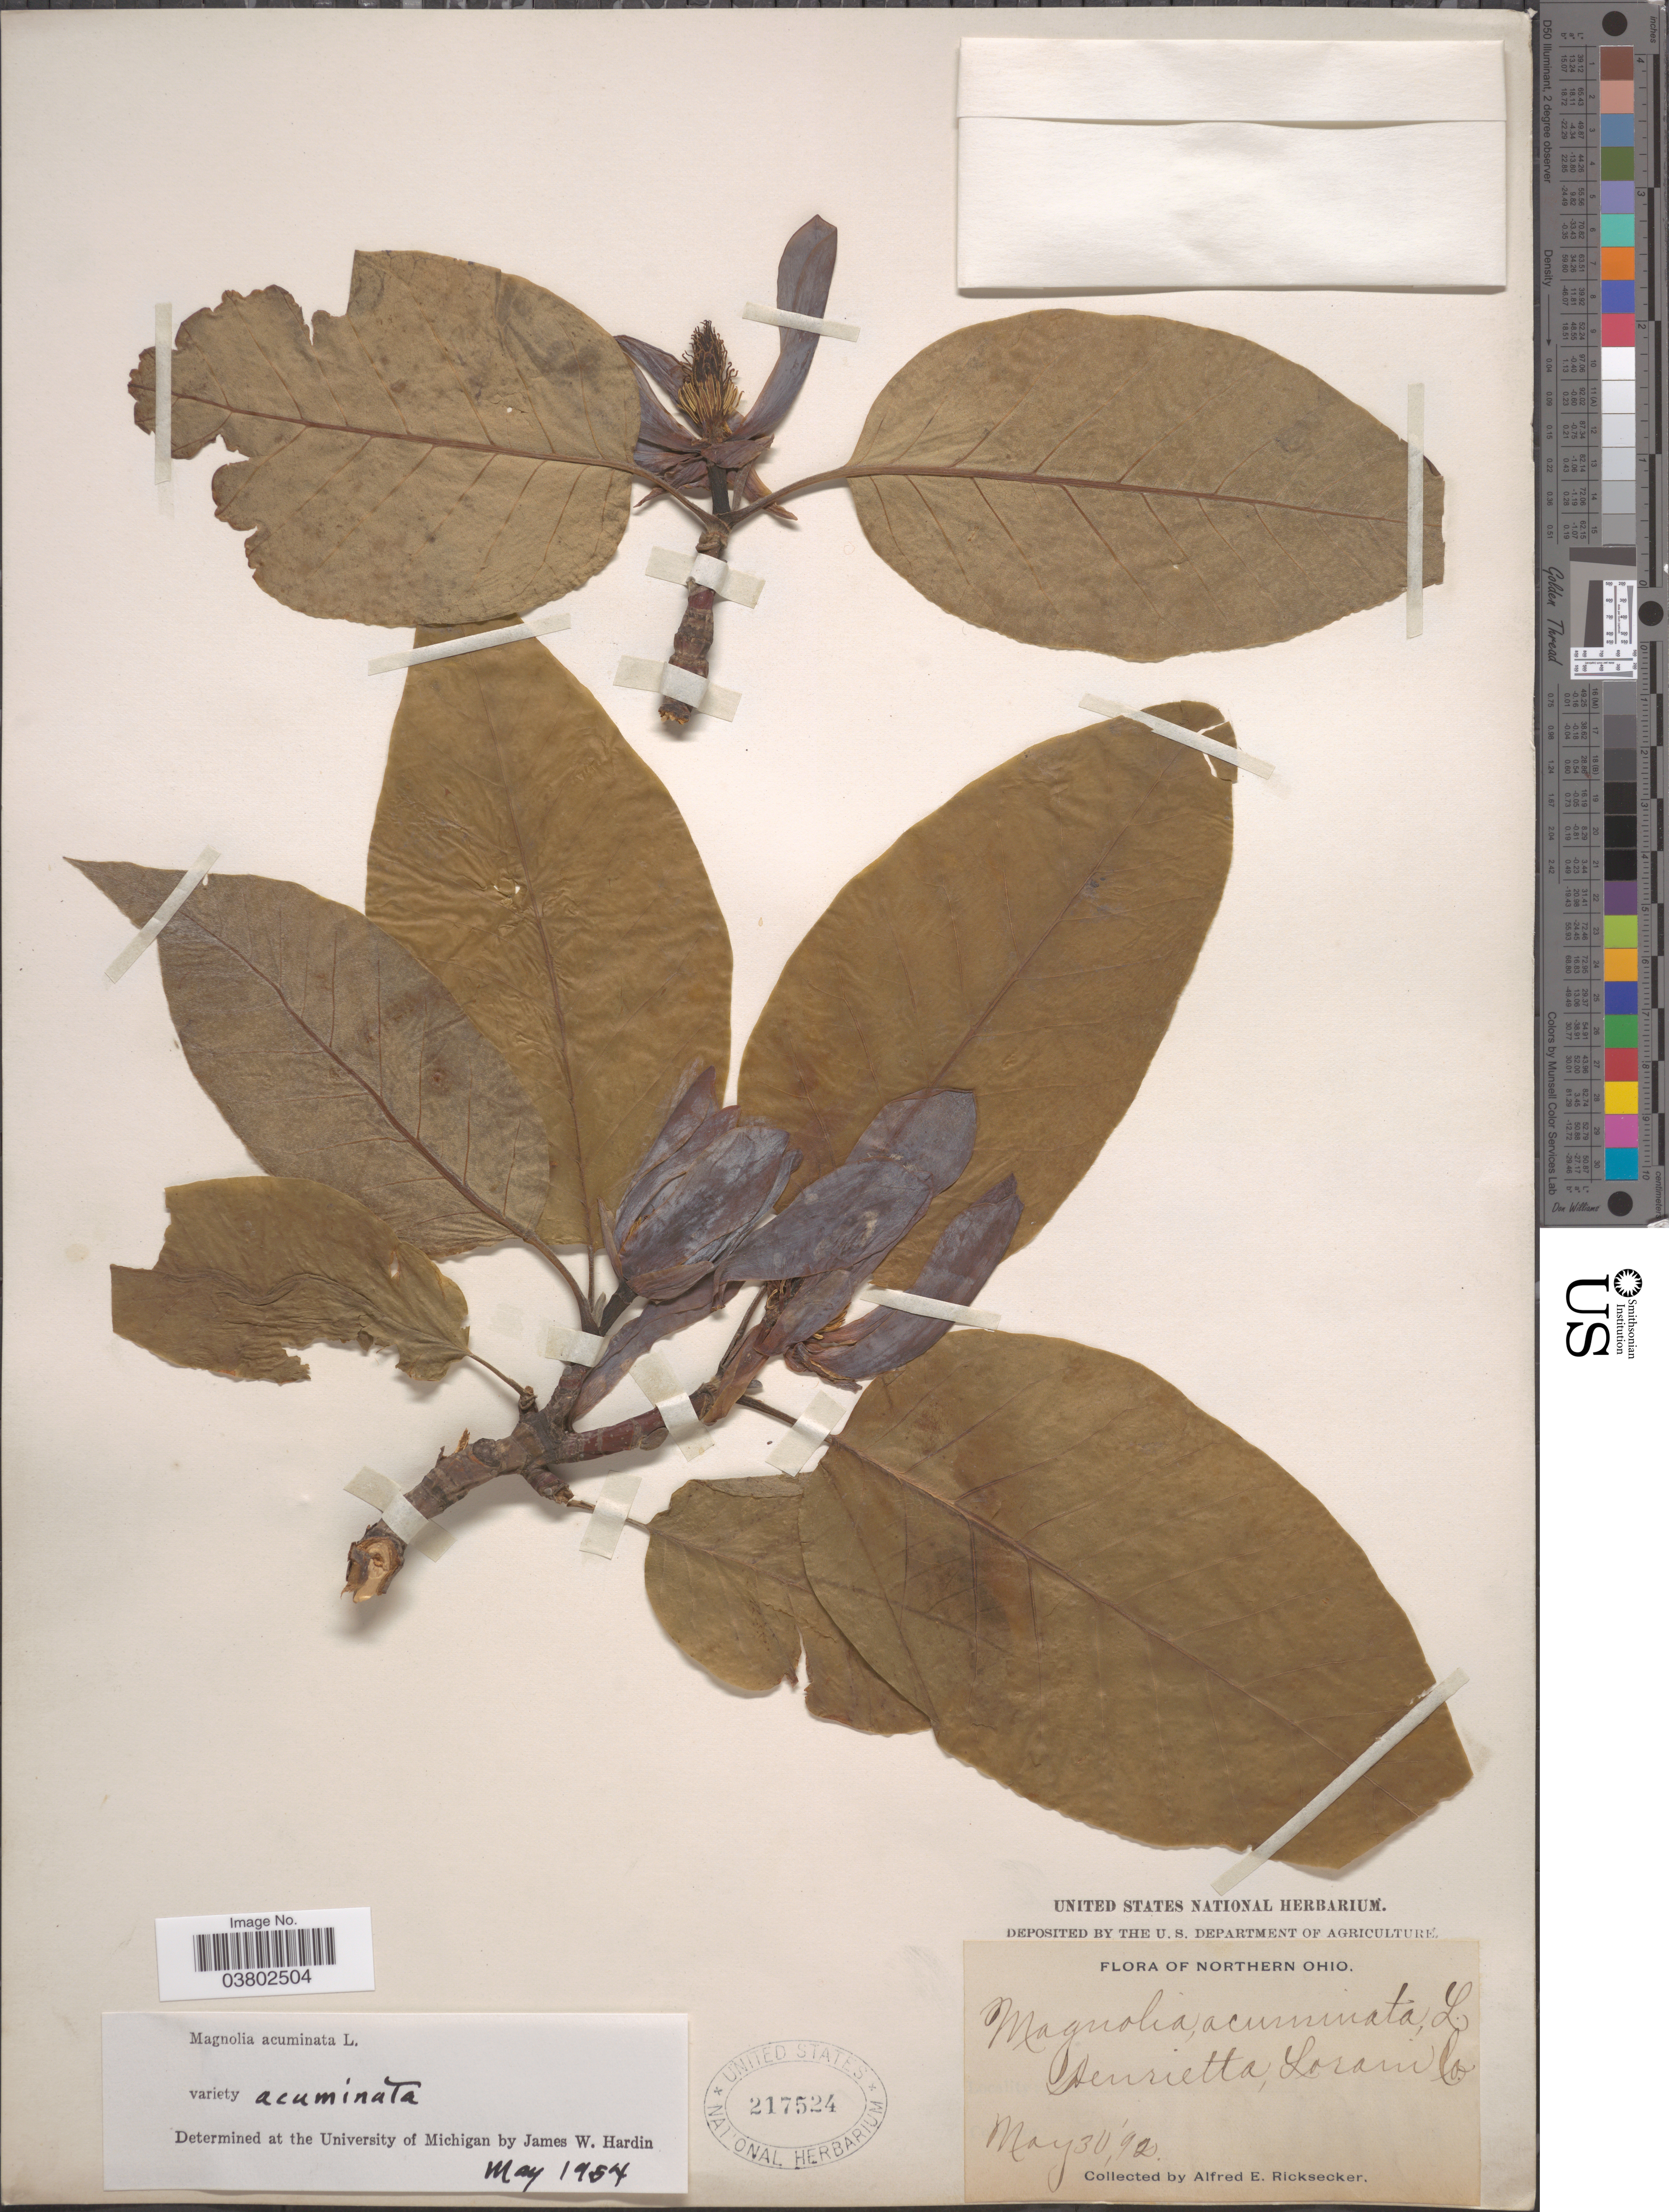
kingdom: Plantae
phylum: Tracheophyta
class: Magnoliopsida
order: Magnoliales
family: Magnoliaceae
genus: Magnolia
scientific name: Magnolia acuminata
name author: (L.) L.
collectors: A. E. Ricksecker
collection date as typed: Transcribed d/m/y: 30/5/92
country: United States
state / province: Ohio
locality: Northern Ohio. Henrietta, Lorain Co.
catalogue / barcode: US 217524